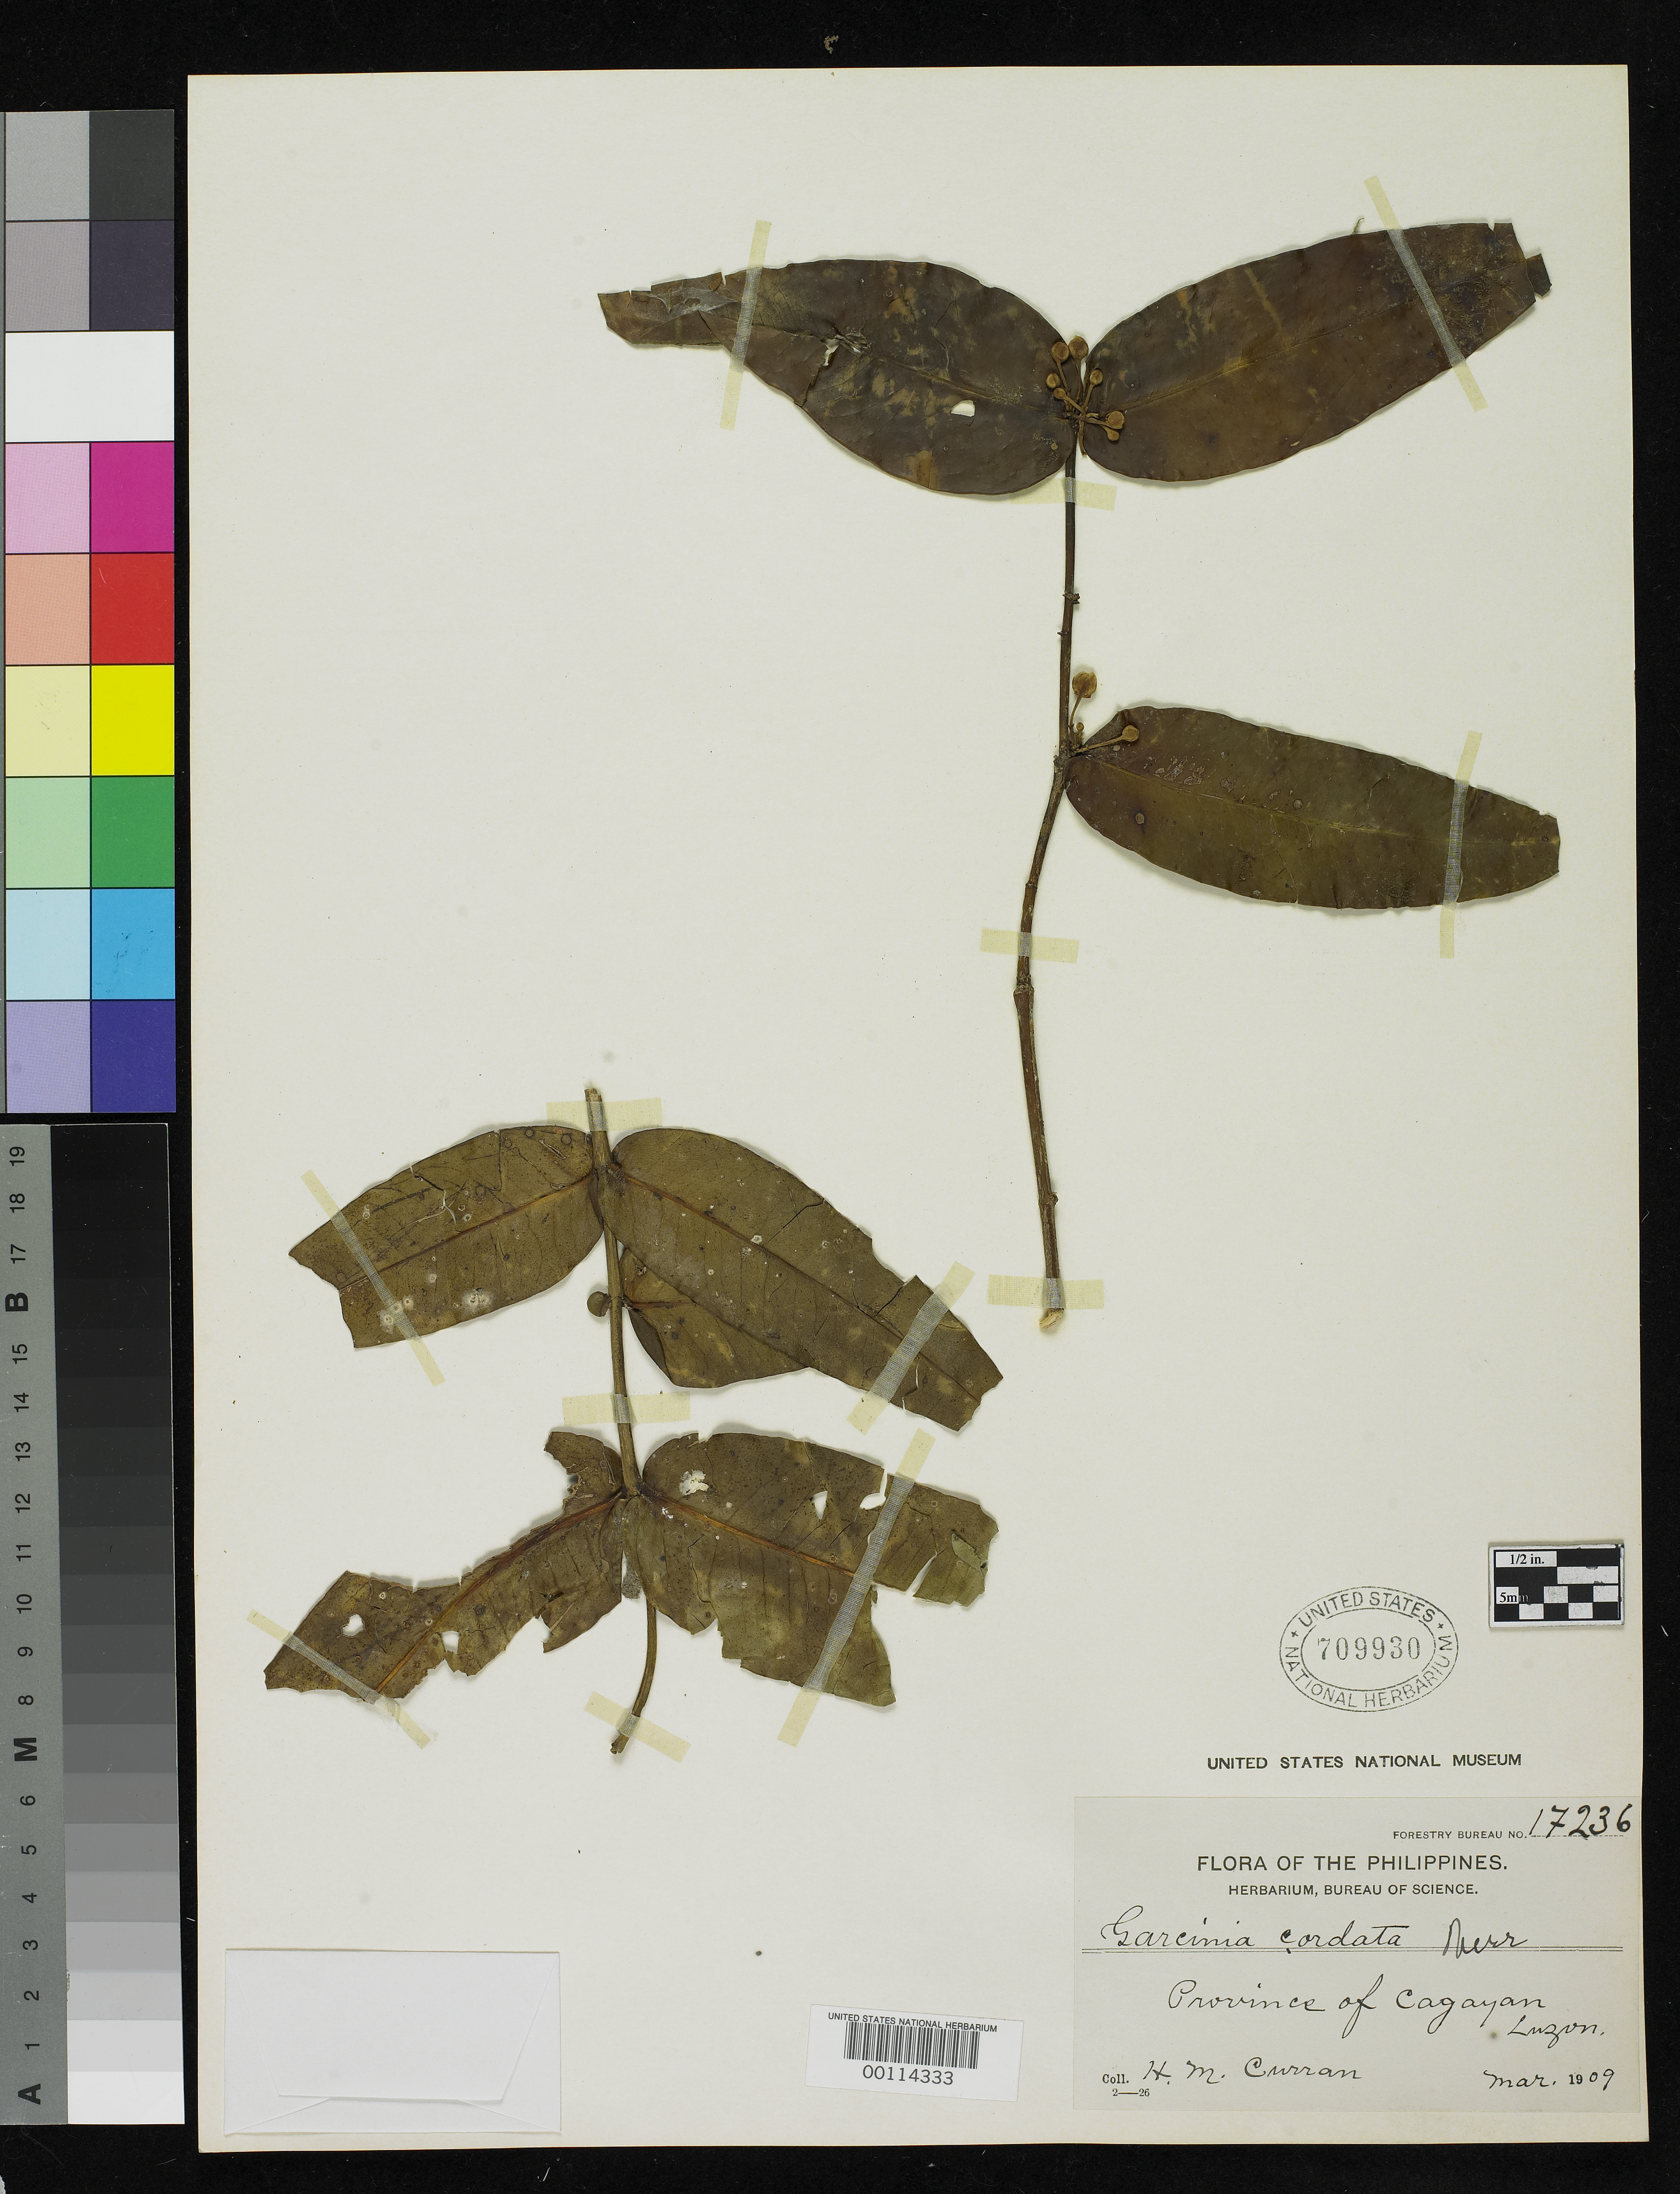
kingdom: Plantae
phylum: Tracheophyta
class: Magnoliopsida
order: Malpighiales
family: Clusiaceae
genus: Garcinia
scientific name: Garcinia cordata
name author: Merr.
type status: Isotype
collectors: H. M. Curran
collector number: Bur. Sci. 17236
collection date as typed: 08 Mar 1909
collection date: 1909-03-08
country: Philippines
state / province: Cagayan Valley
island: Luzon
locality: San Vicente. Cagayan.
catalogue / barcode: US 709930